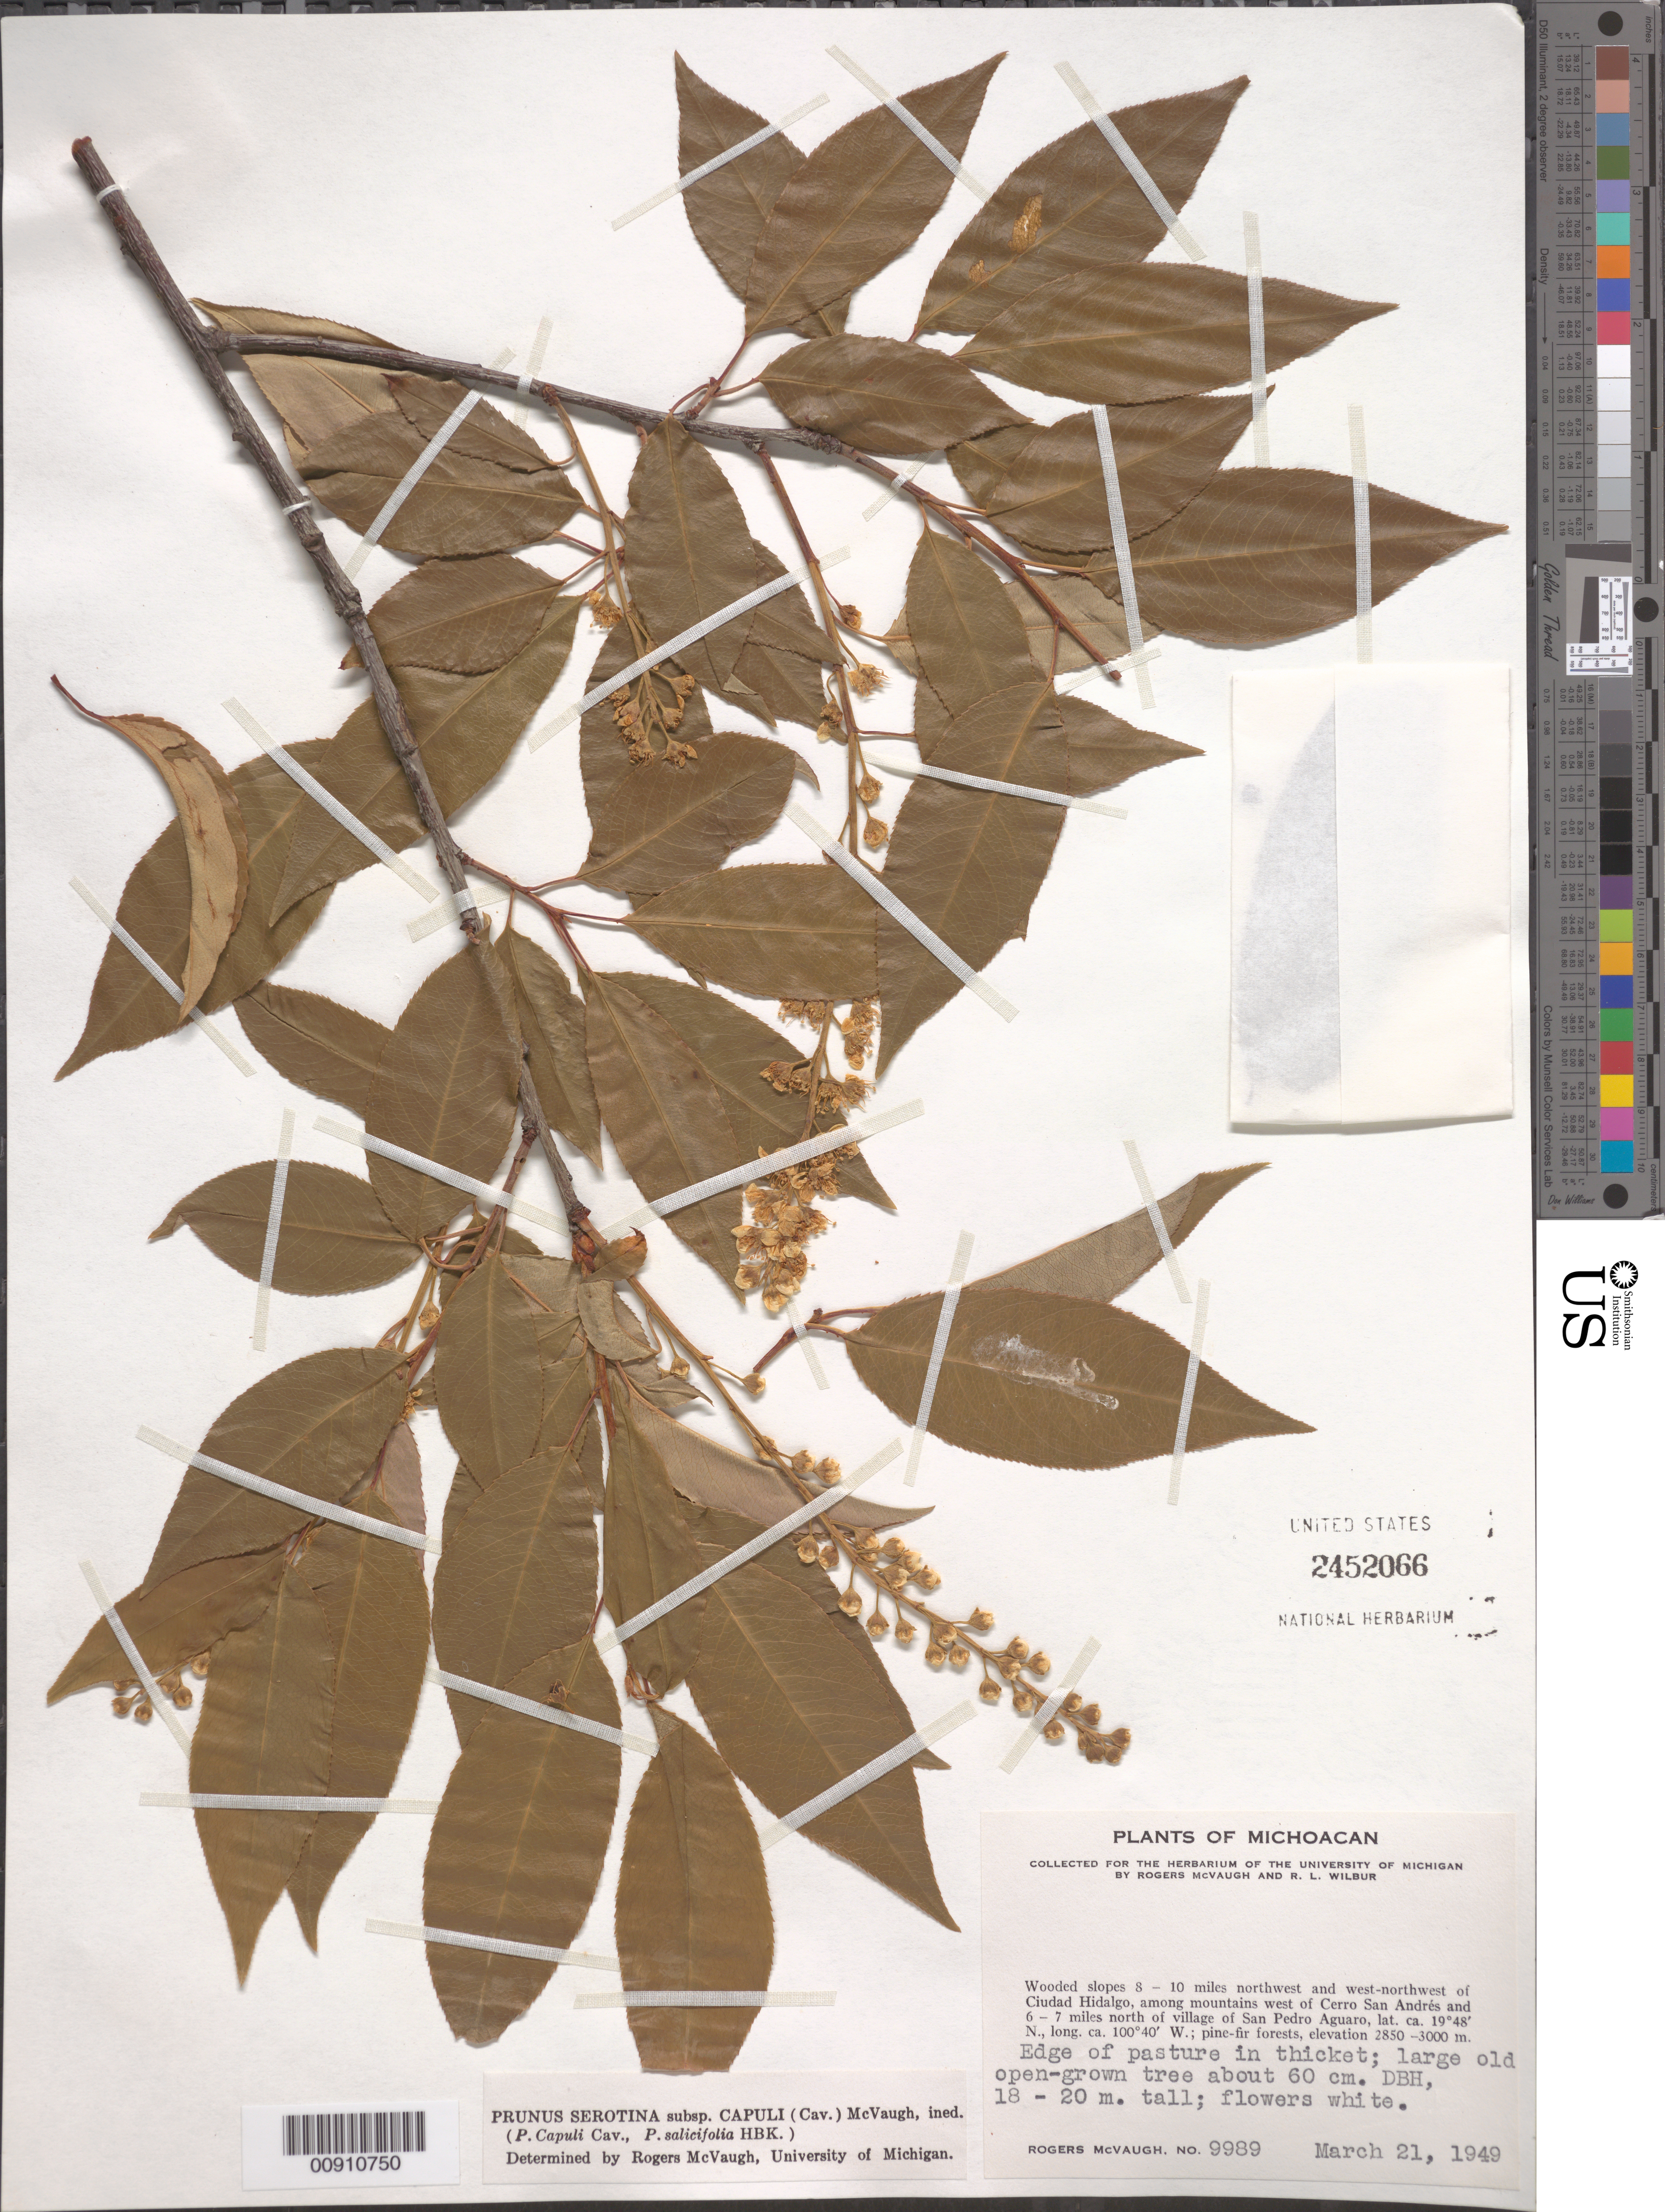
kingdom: Plantae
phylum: Tracheophyta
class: Magnoliopsida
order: Rosales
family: Rosaceae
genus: Prunus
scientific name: Prunus serotina var. salicifolia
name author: (Kunth) Koehne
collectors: R. McVaugh & R. L. Wilbur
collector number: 9989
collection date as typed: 21 Mar 1949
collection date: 1949-03-21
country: Mexico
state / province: Michoacán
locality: Wooded slopes 8-10 miles northwest and west-northwest of Ciudad Hidalgo, among mountains west of Cerro San Andrés and 6-7 miles north of village of San Pedro Aguaro.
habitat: Edge of pasture in thicket. Pine-fir forests.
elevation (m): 3000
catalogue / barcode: US 2452066